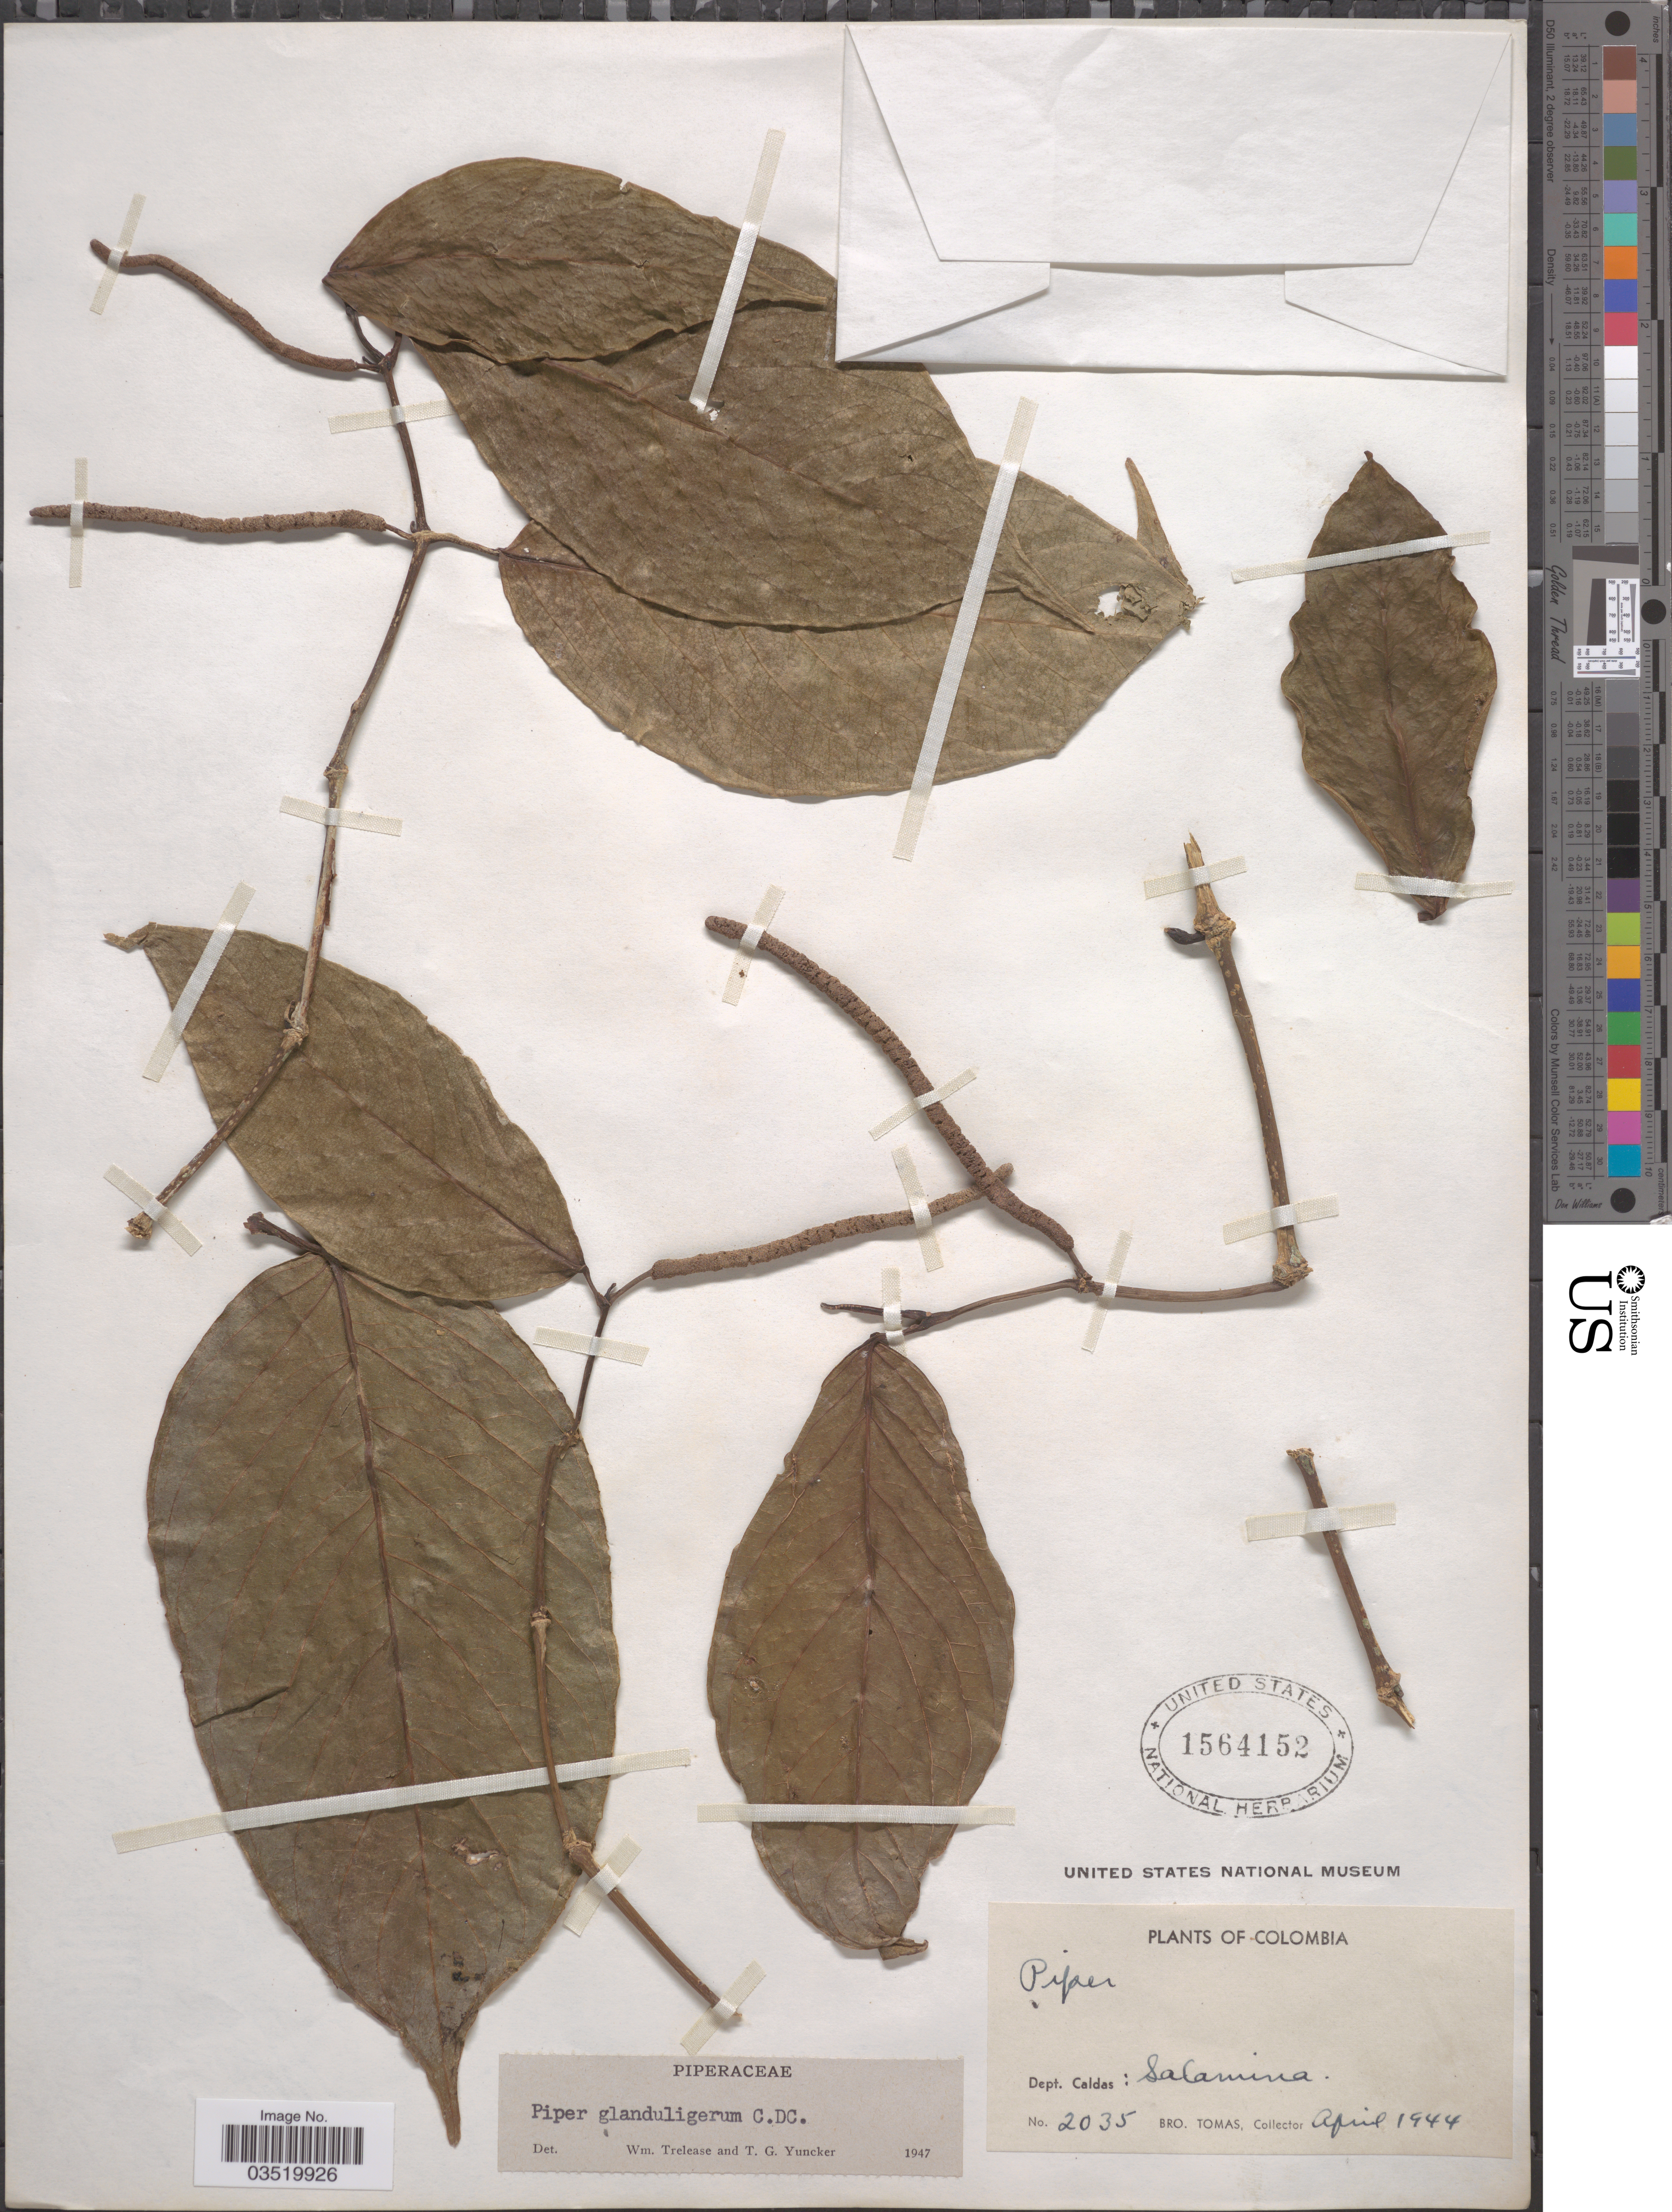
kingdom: Plantae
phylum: Tracheophyta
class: Magnoliopsida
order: Piperales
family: Piperaceae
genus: Piper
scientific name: Piper glanduligerum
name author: C. DC.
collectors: B. Tomas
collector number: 2035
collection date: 1944-04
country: Colombia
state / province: Caldas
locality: Dept. Caldas: Salamina.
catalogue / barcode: US 1564152